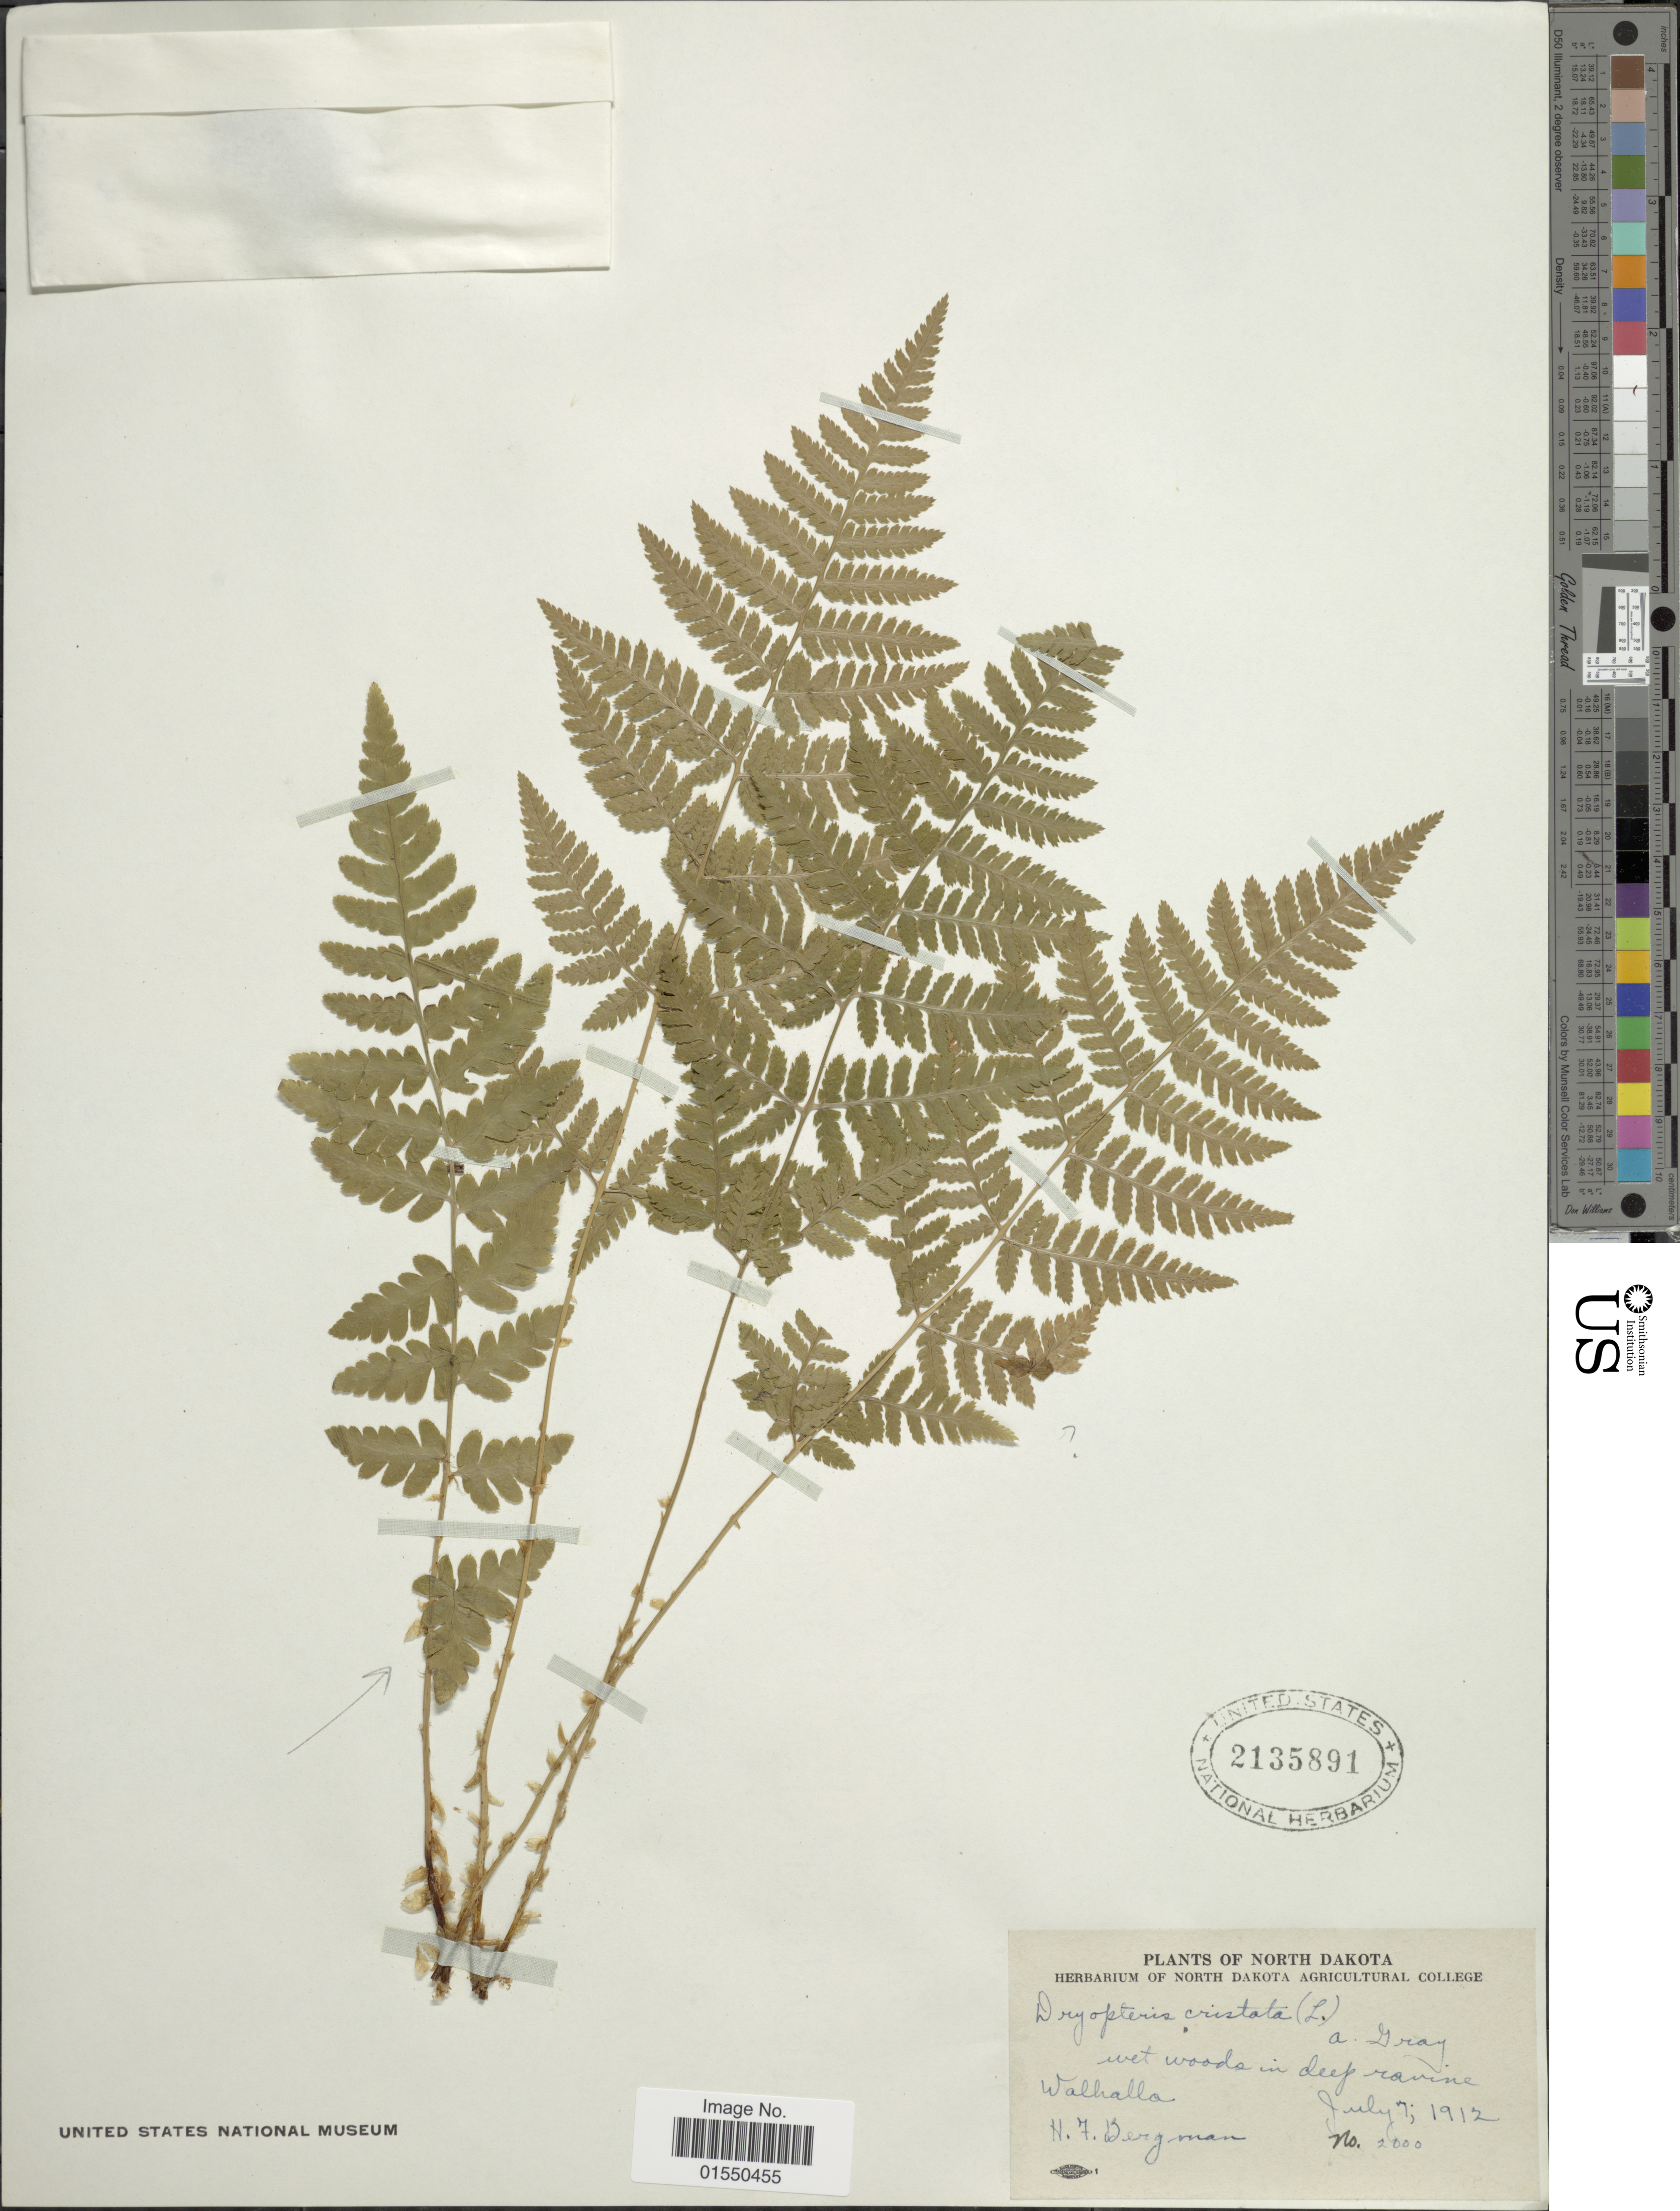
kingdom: Plantae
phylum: Tracheophyta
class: Polypodiopsida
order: Polypodiales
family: Dryopteridaceae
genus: Dryopteris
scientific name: Dryopteris cristata var. spinulosa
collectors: H. Bergman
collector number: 2000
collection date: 1912-07-07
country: United States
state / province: North Dakota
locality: Wet woods in deep ravine, Walhalla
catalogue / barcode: US 2135891